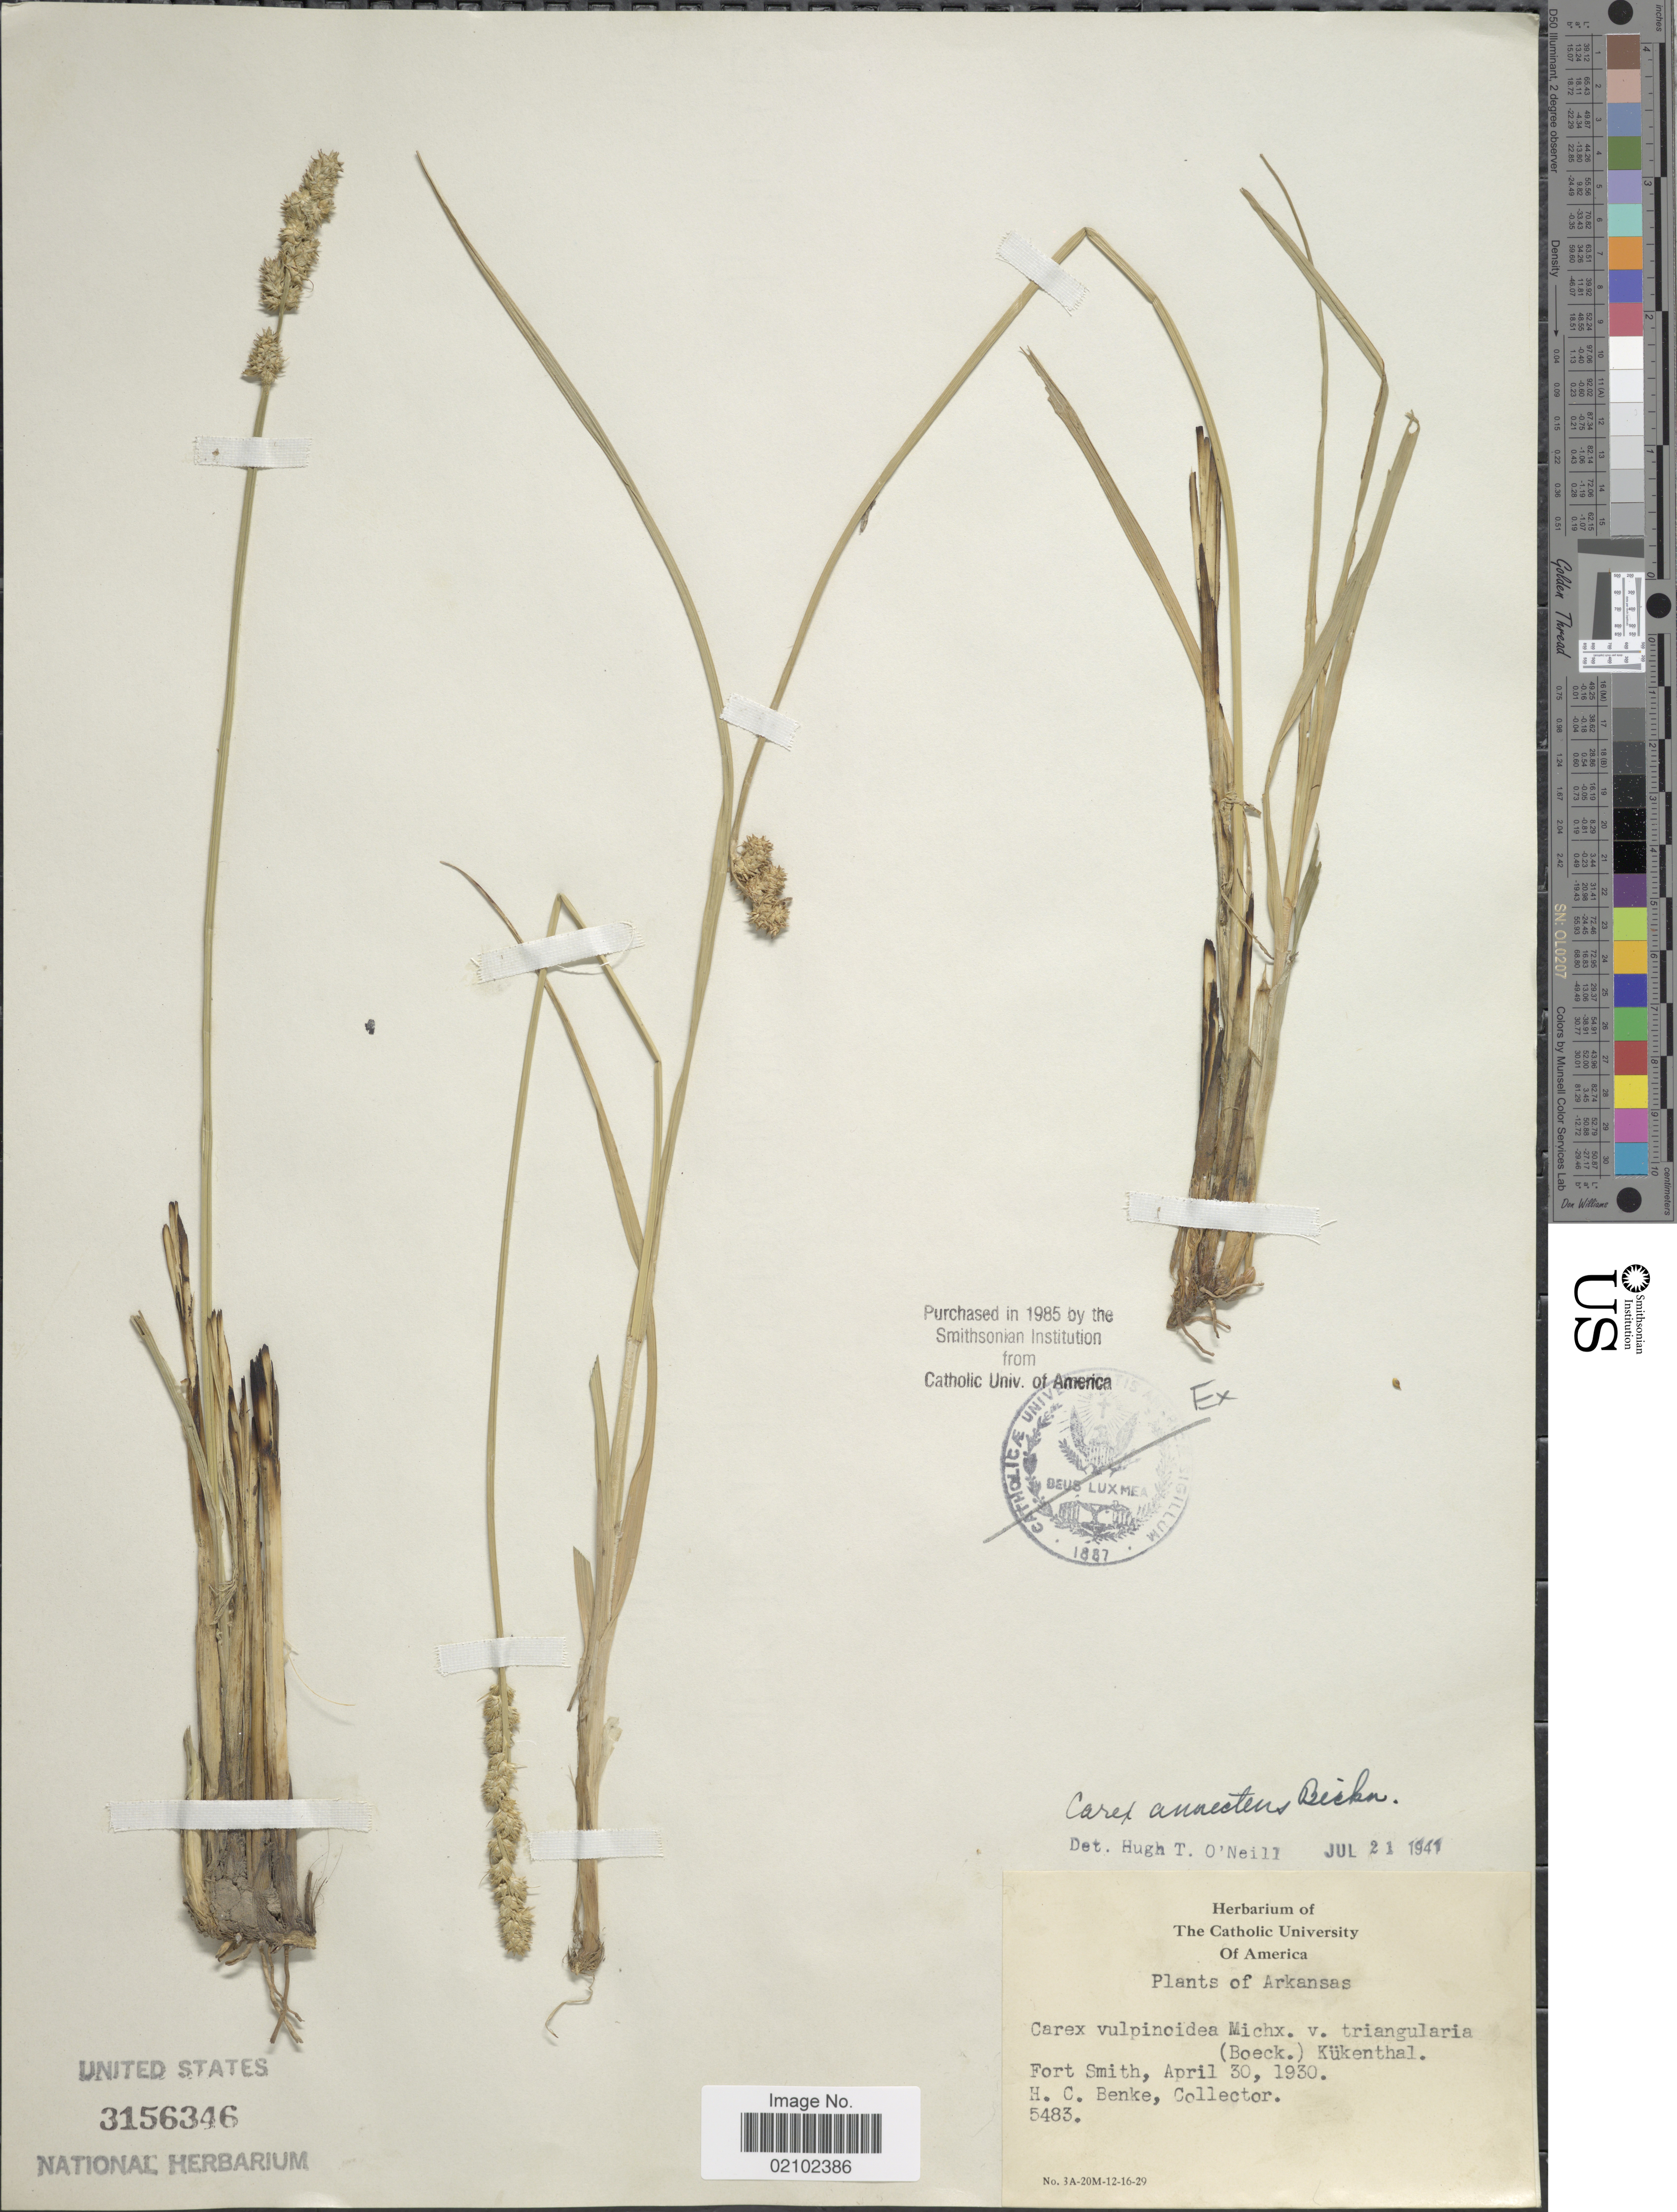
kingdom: Plantae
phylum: Tracheophyta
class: Liliopsida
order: Poales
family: Cyperaceae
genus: Carex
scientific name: Carex annectens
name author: (E.P. Bicknell) E.P. Bicknell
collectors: H. Benke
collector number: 5483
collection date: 1930-04-30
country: United States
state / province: Arkansas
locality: Fort Smith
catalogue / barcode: US 3156346